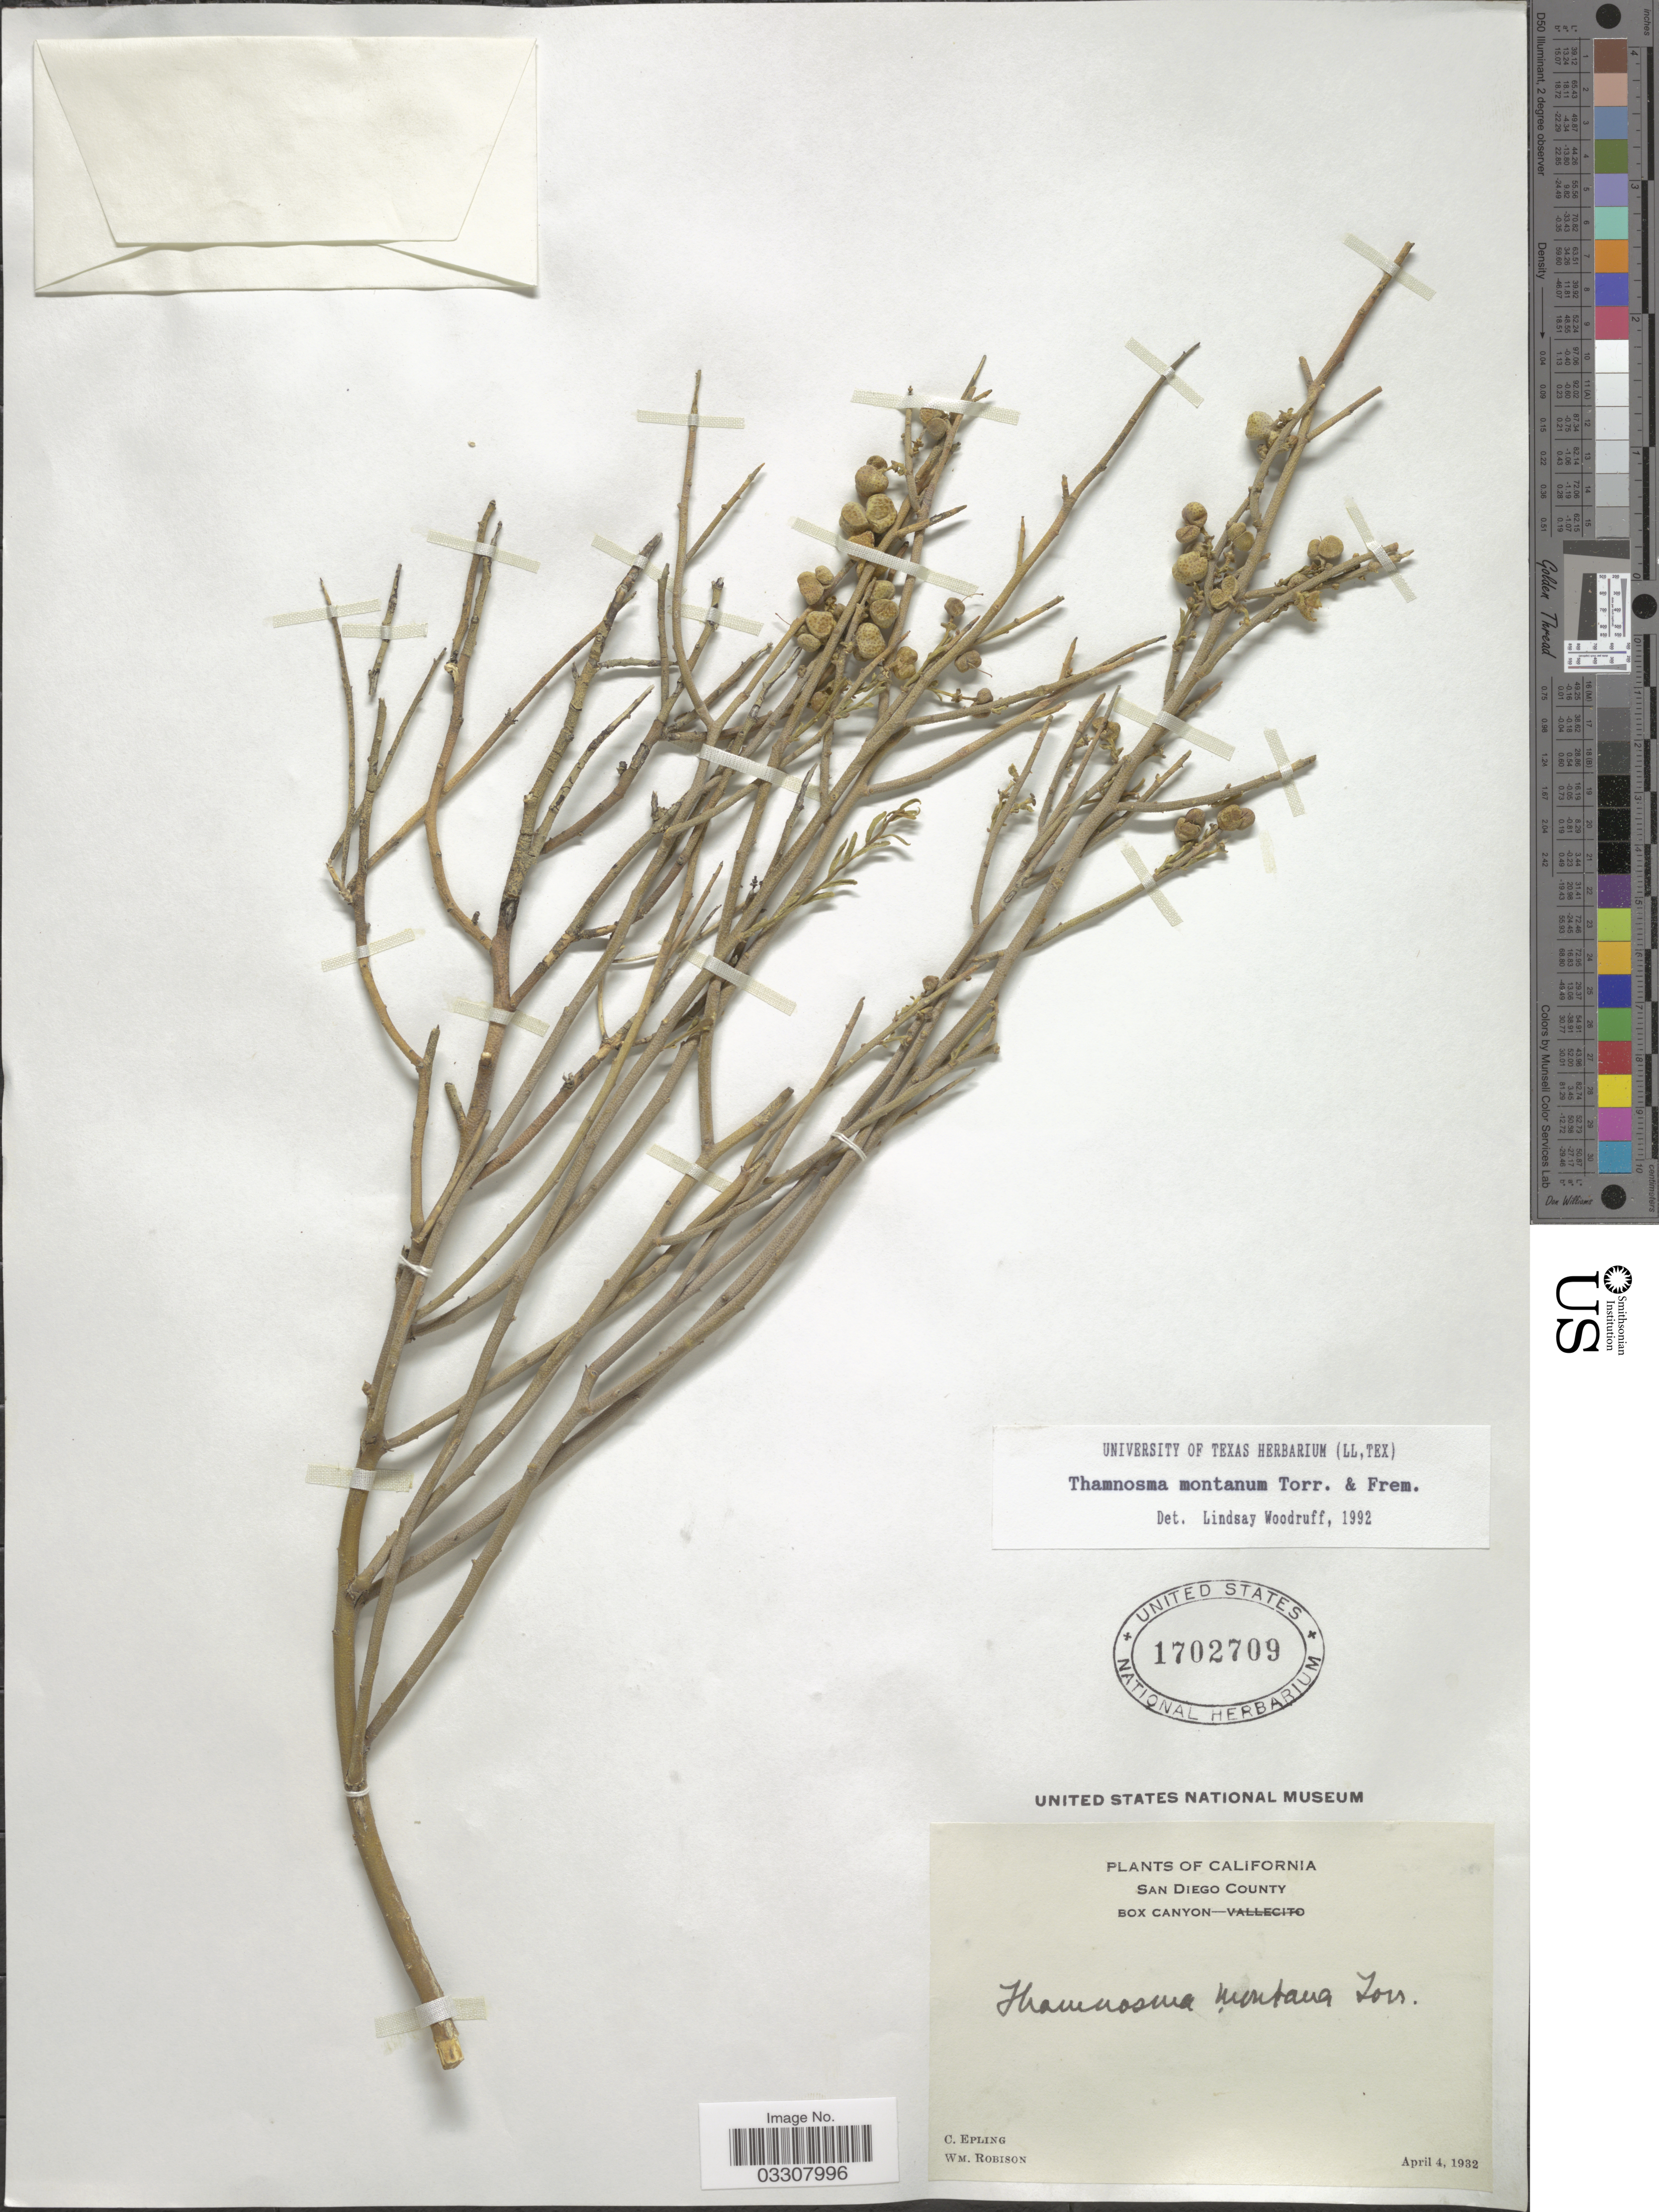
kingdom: Plantae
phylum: Tracheophyta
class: Magnoliopsida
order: Sapindales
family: Rutaceae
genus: Thamnosma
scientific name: Thamnosma montana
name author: Torr. & Frém.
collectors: C. C. Epling & W. Robison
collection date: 1932-04-04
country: United States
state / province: California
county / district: San Diego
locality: San Diego County. Box Canyon.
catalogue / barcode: US 1702709